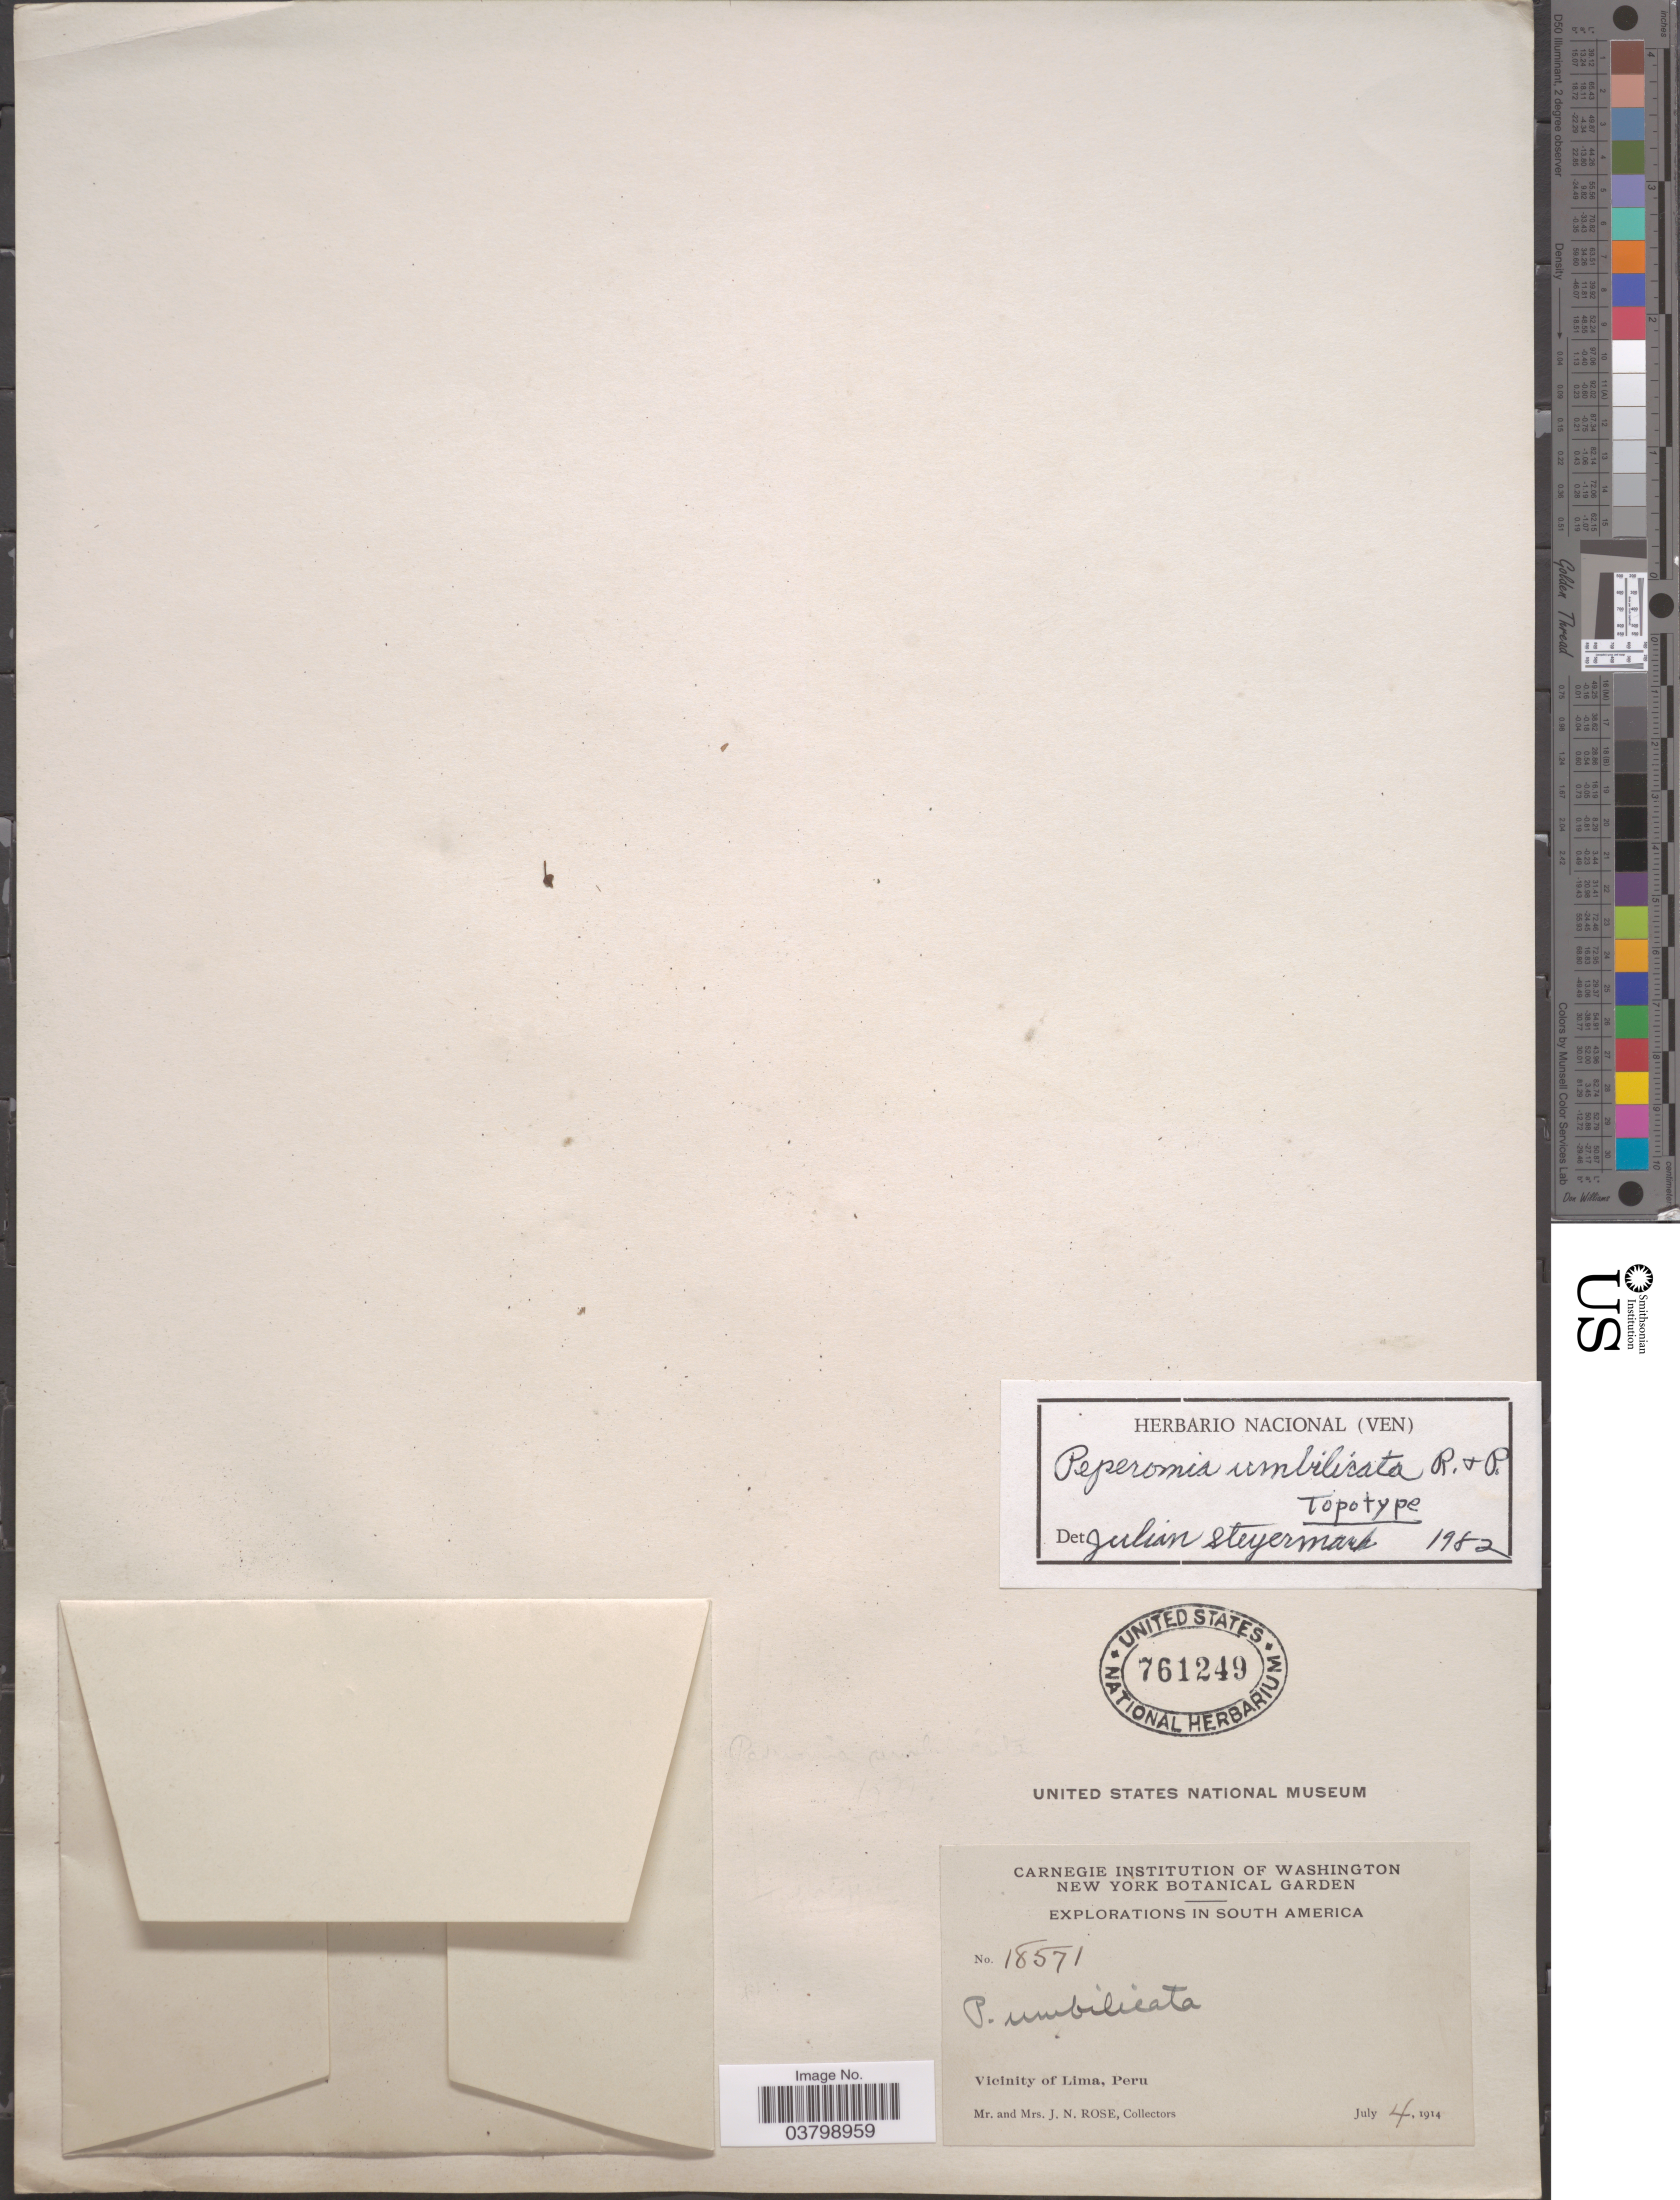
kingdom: Plantae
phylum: Tracheophyta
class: Magnoliopsida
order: Piperales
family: Piperaceae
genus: Peperomia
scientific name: Peperomia umbilicata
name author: Ruiz & Pav.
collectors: J. N. Rose & L. B. Rose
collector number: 18571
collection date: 1914-07-04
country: Peru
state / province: Lima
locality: Vicinity of Lima.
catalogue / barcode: US 761249